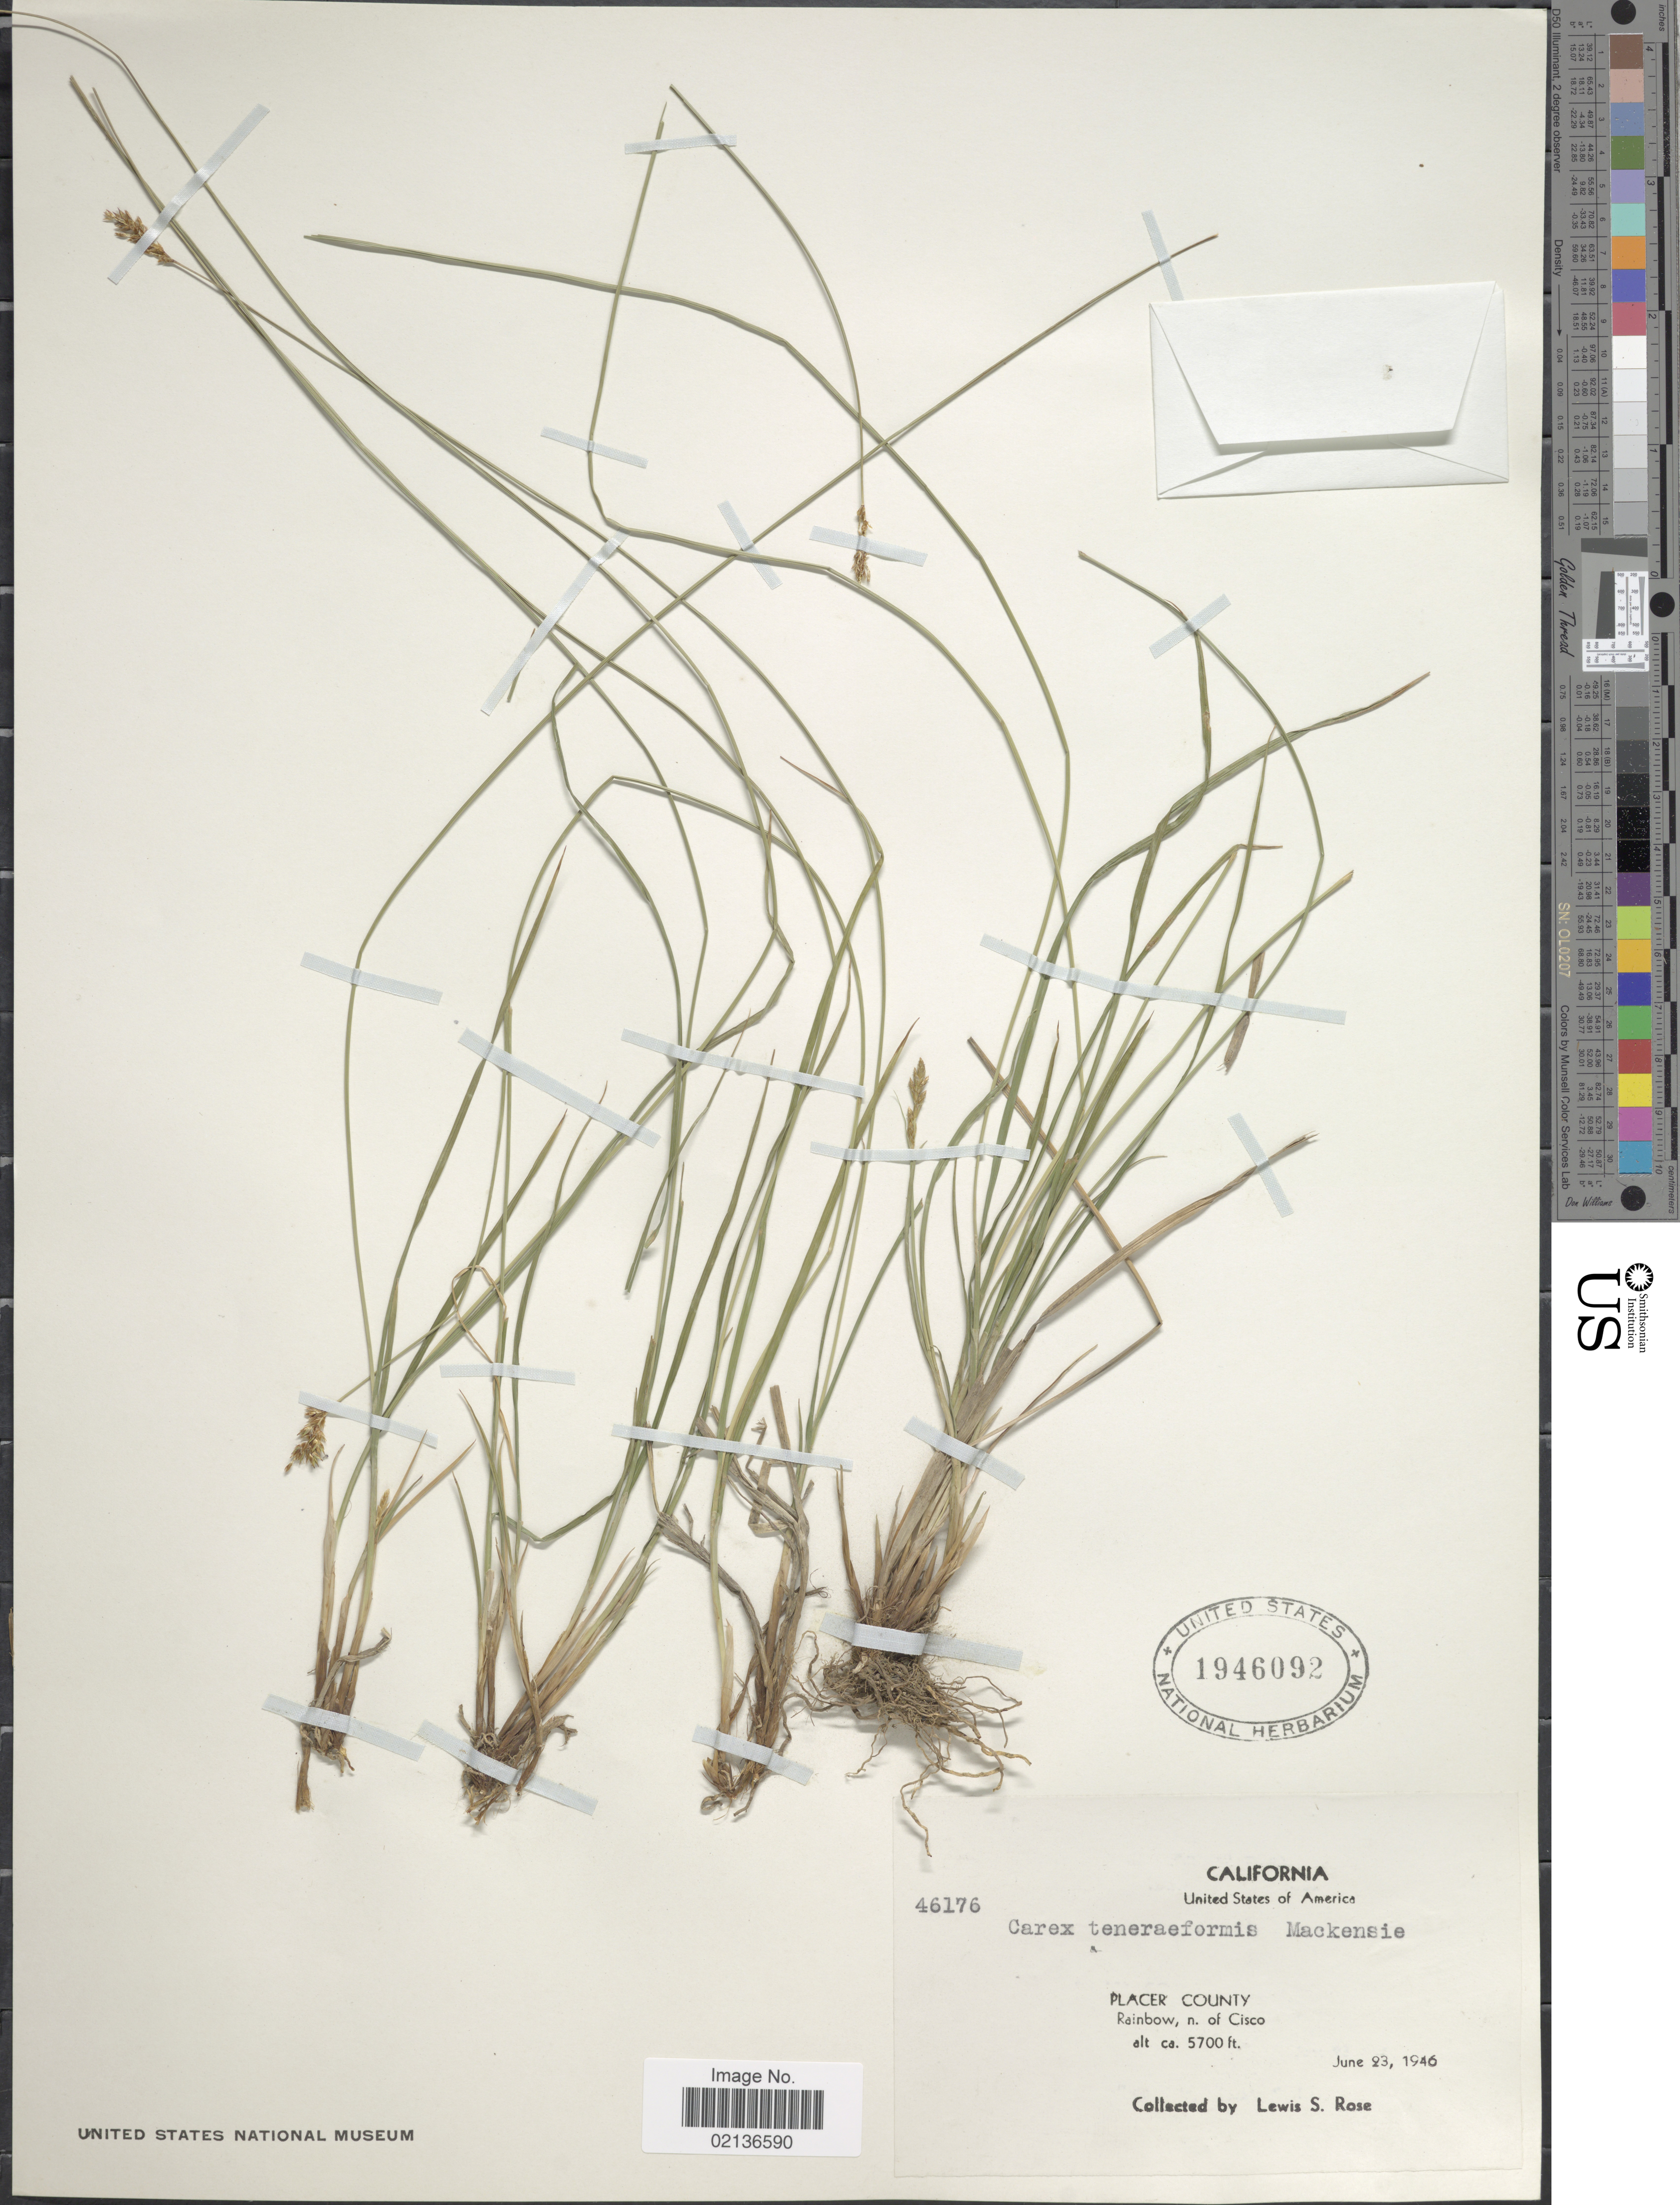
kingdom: Plantae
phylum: Tracheophyta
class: Liliopsida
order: Poales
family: Cyperaceae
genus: Carex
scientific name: Carex subfusca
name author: W. Boott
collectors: L. S. Rose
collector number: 46176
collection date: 1946-06-23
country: United States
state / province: California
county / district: Placer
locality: Placer County, Rainbow, n. of Cisco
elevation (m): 1737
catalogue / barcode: US 1946092